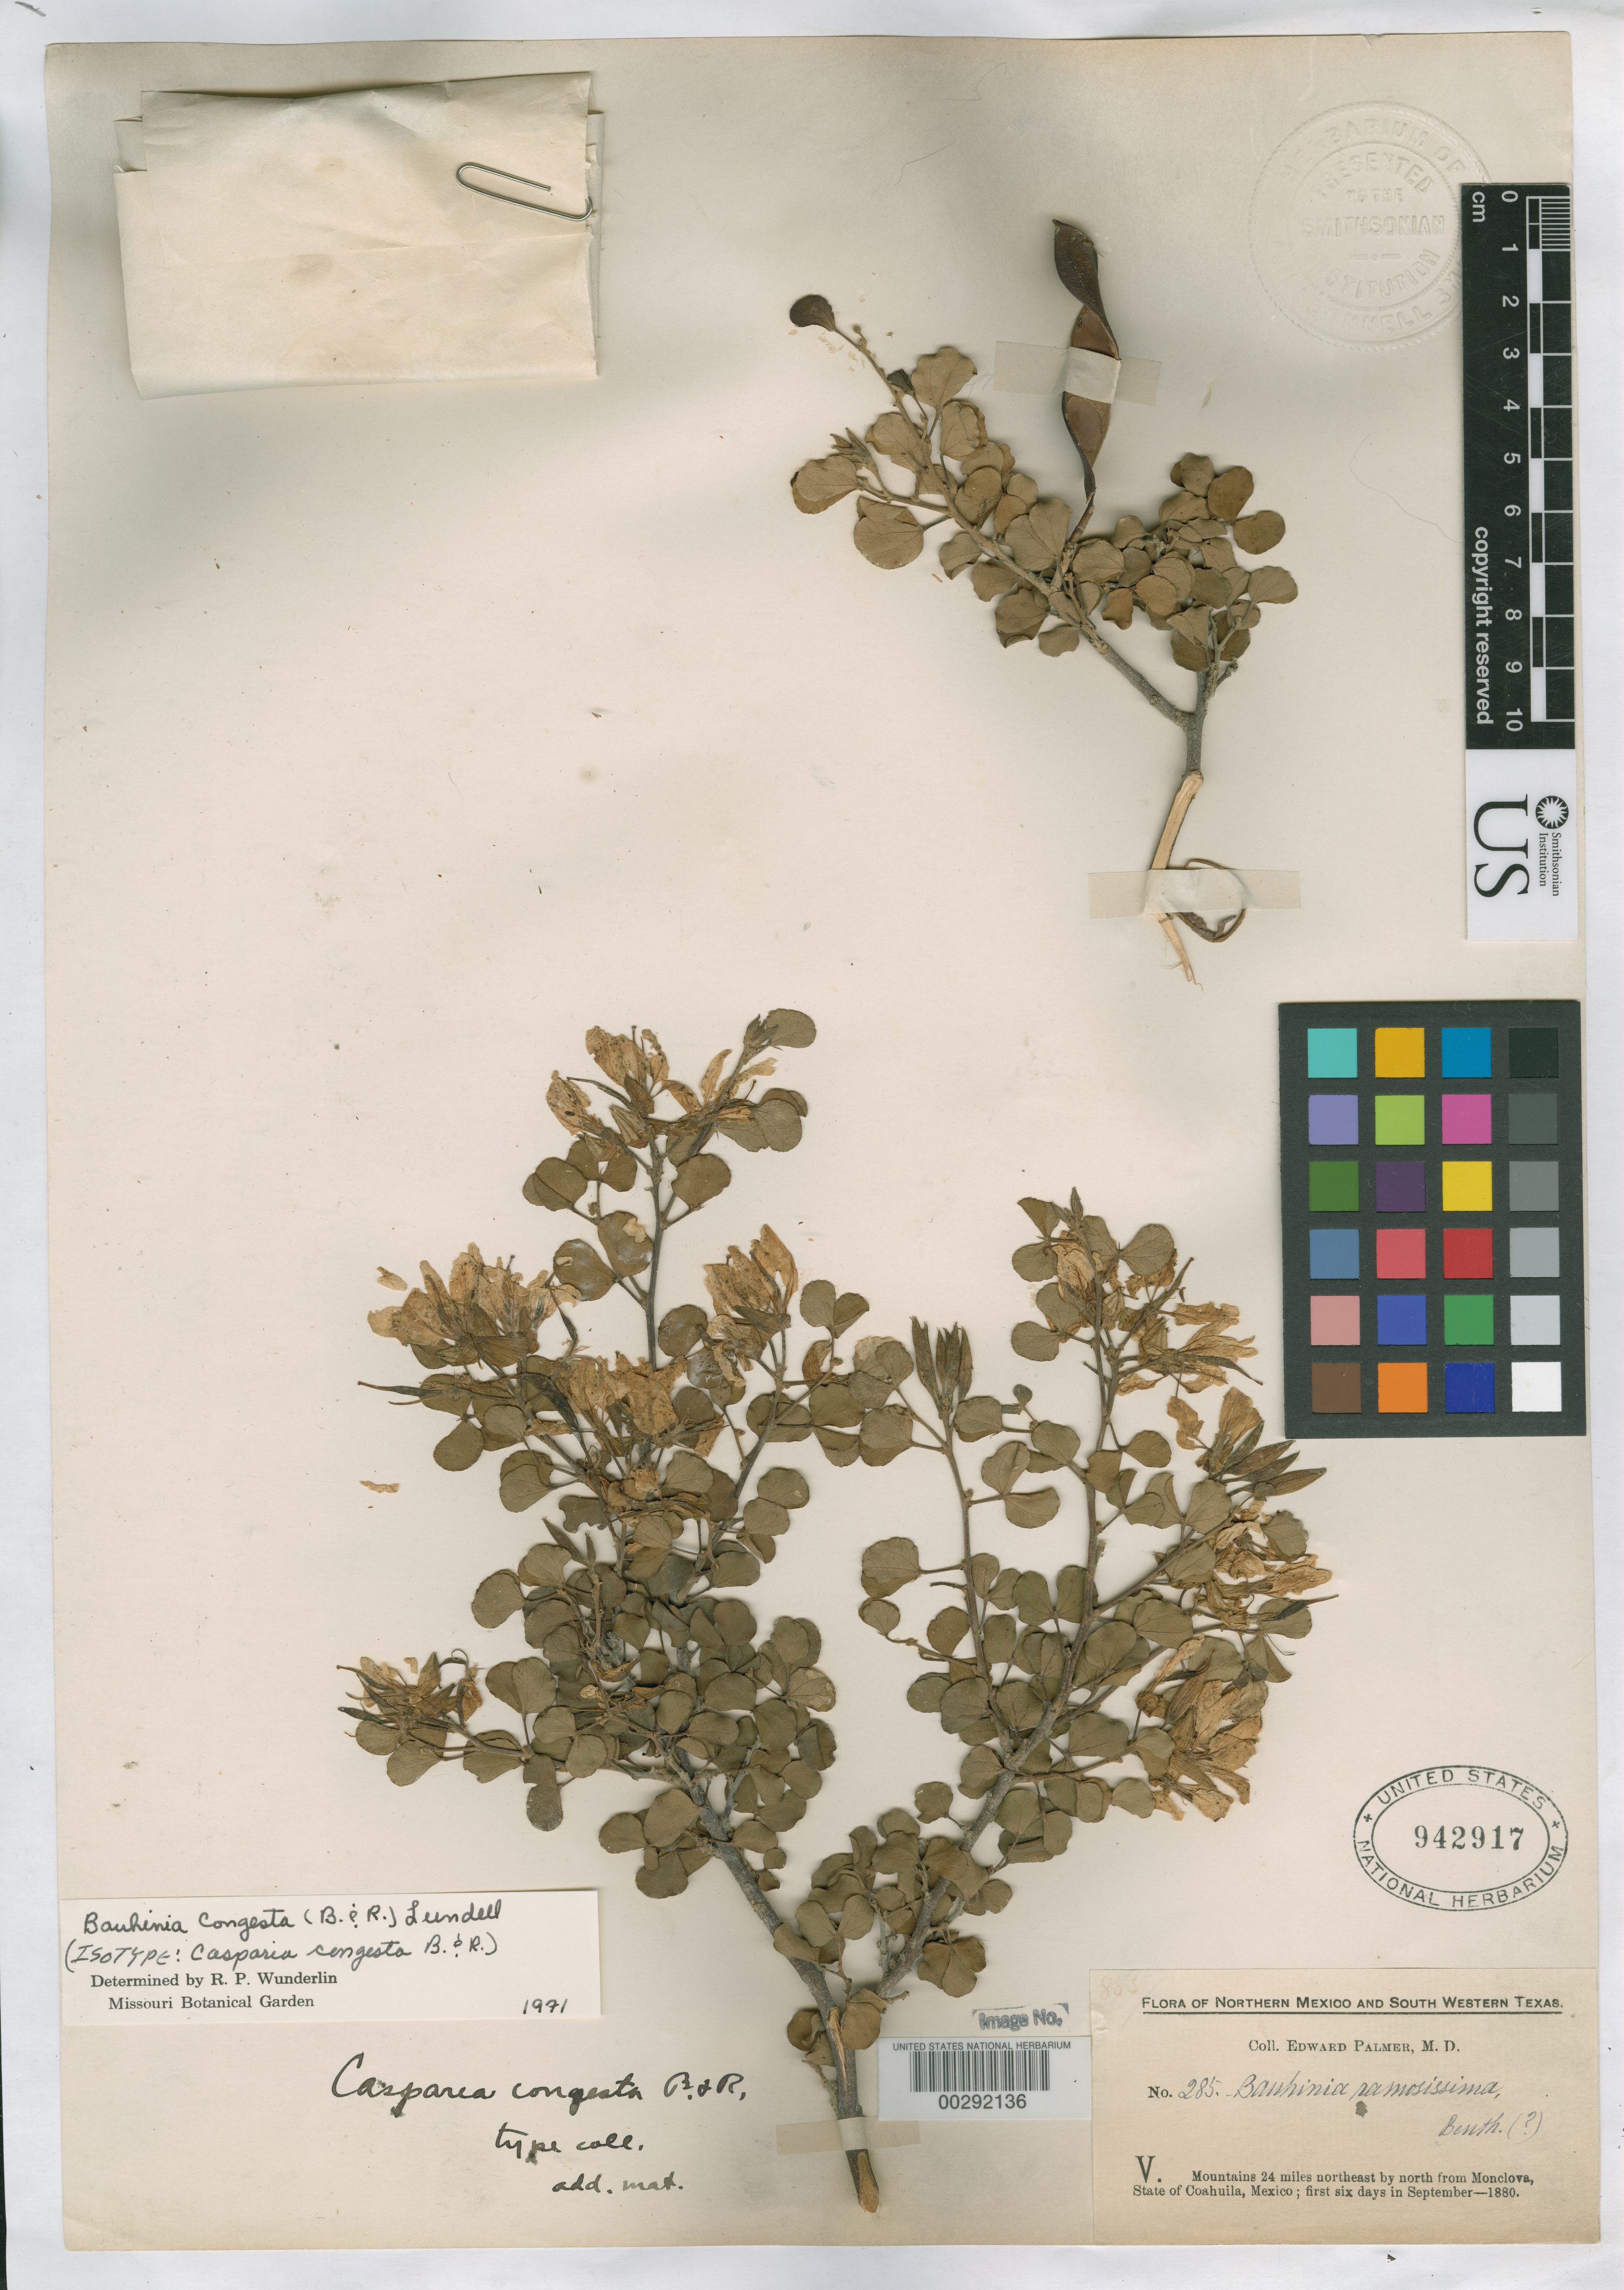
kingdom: Plantae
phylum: Tracheophyta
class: Magnoliopsida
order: Fabales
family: Fabaceae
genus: Casparia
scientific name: Casparia congesta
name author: Britton & Rose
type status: Isotype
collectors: E. Palmer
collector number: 285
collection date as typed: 01 Sep 1880 to 06 Sep 1880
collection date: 1880-09-01/1880-09-06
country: Mexico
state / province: Coahuila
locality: Monclova.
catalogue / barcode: US 942917